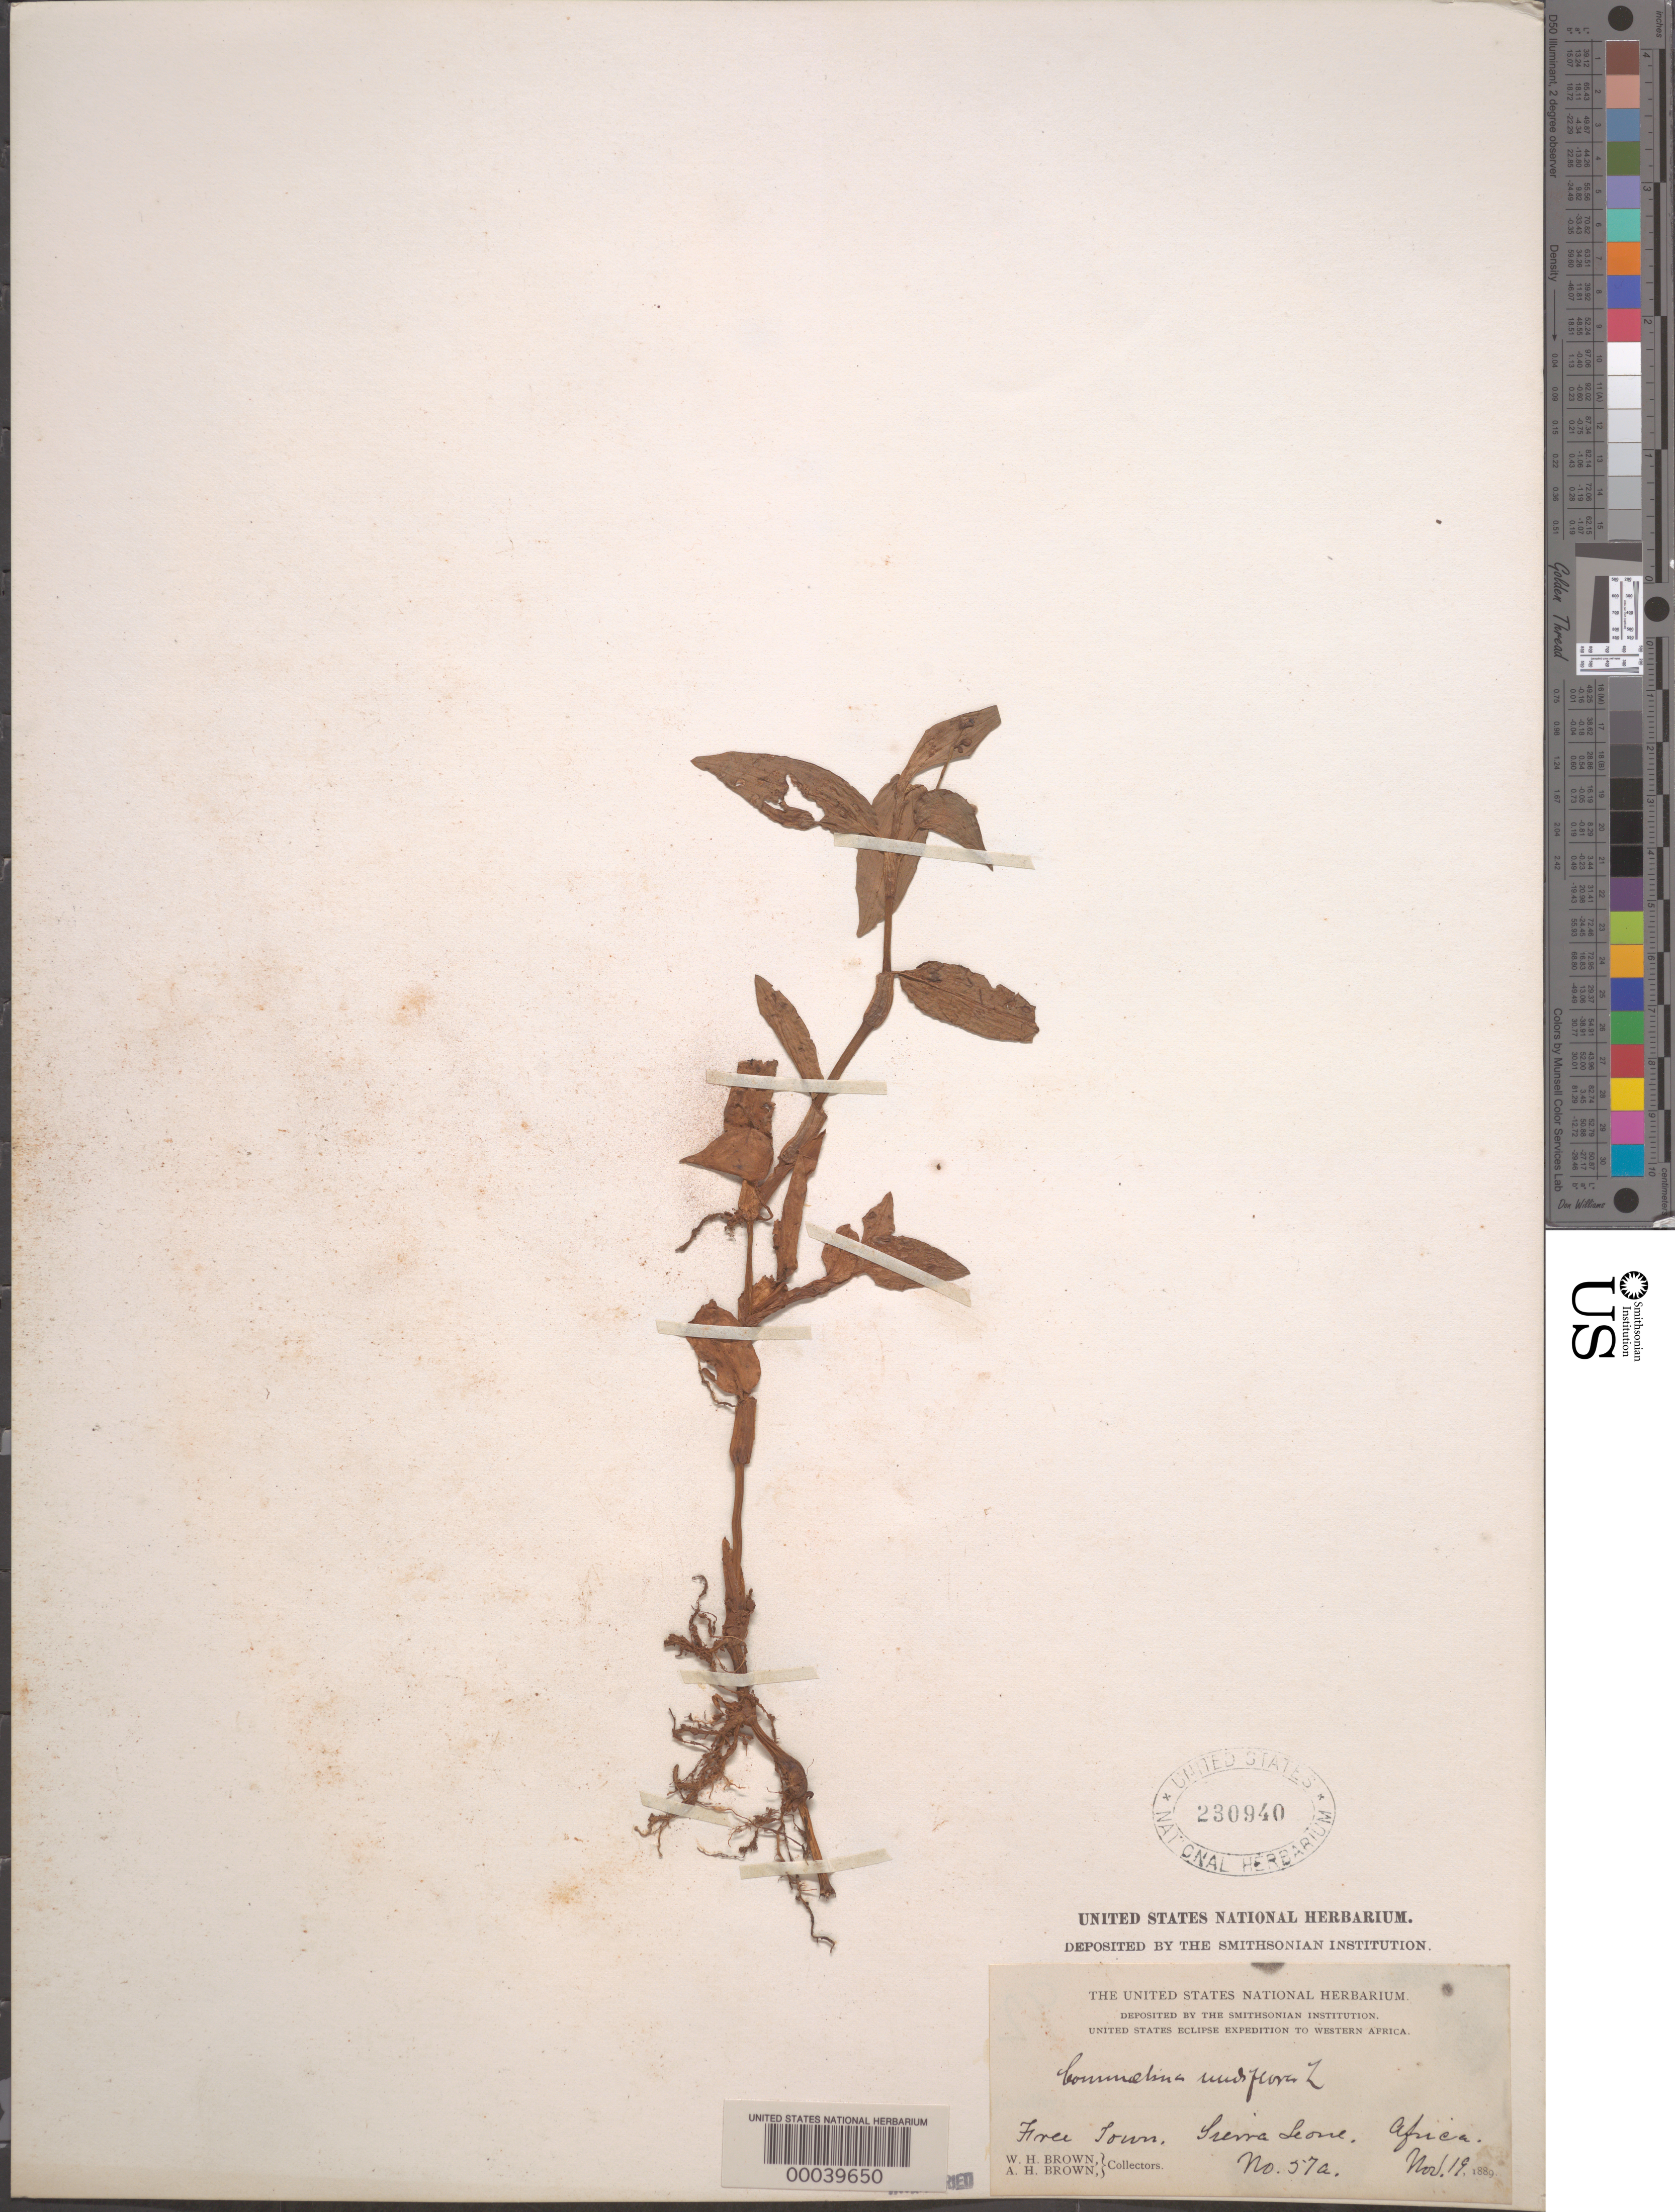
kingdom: Plantae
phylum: Tracheophyta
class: Liliopsida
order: Commelinales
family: Commelinaceae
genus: Commelina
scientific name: Commelina diffusa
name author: Burm. f.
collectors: W. H. Brown & A. H. Brown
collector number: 57a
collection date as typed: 19 Nov 1889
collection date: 1889-11-19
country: Sierra Leone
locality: Free town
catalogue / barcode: US 230940